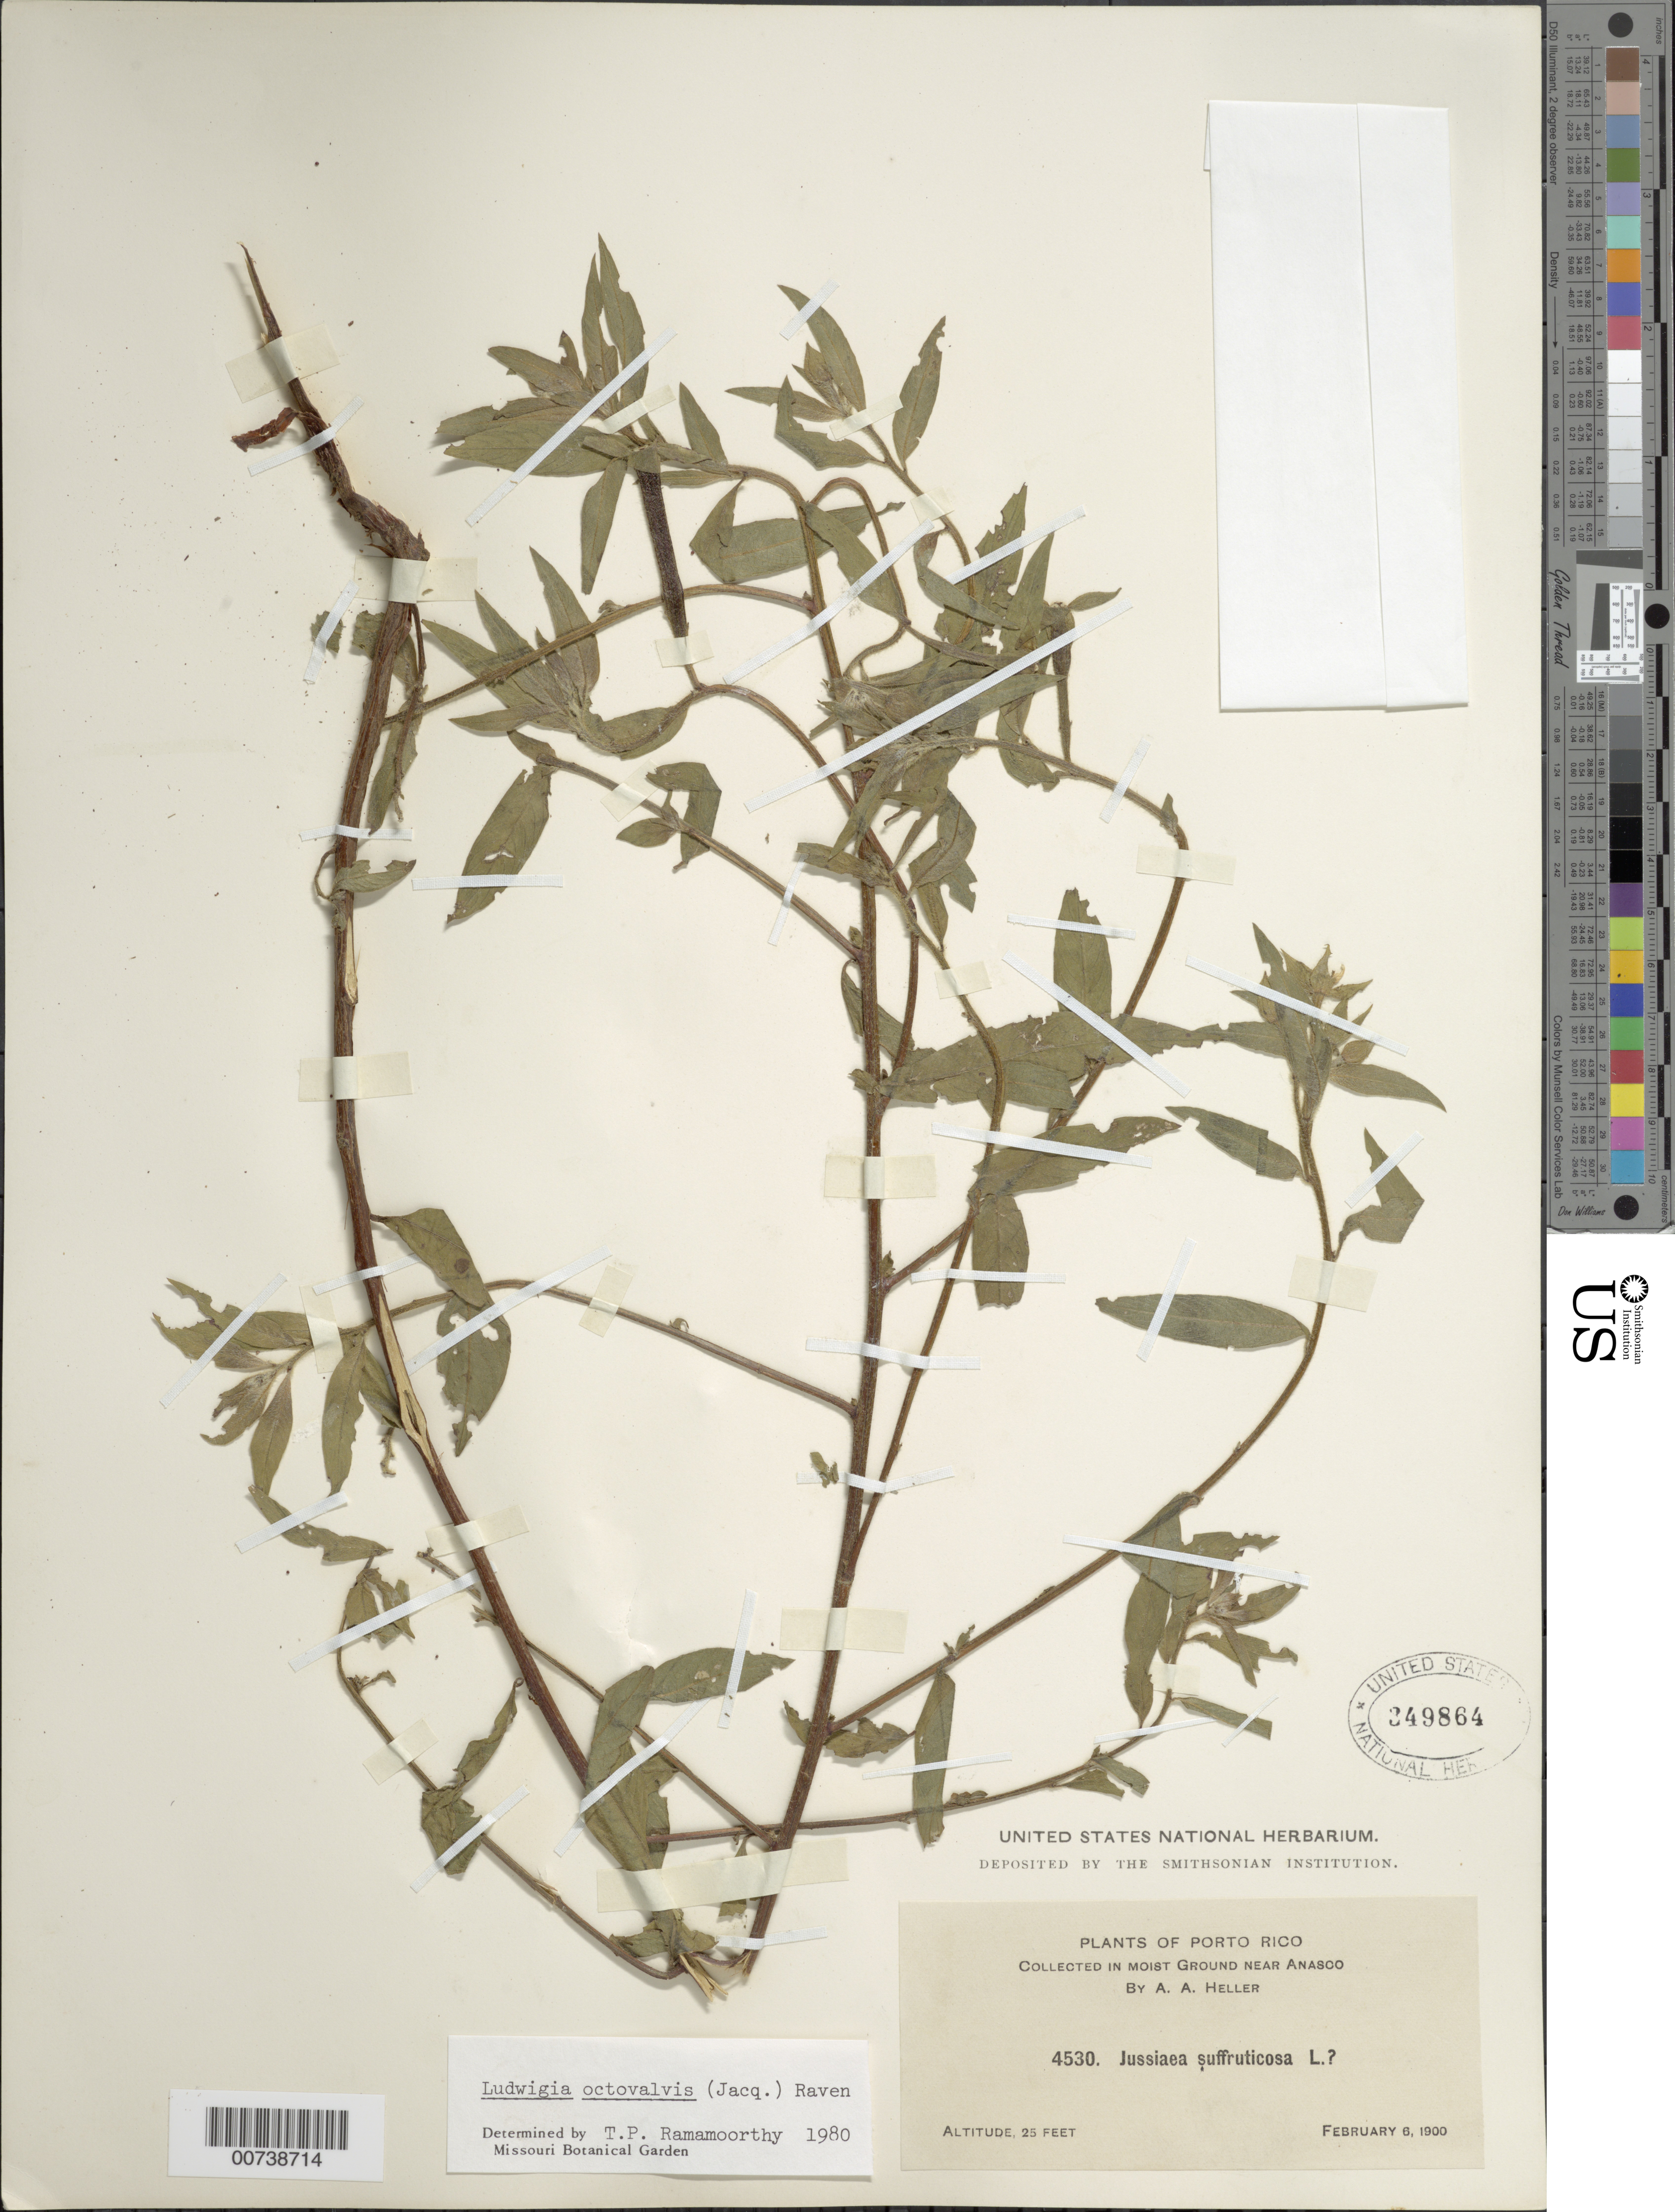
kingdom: Plantae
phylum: Tracheophyta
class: Magnoliopsida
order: Myrtales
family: Onagraceae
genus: Ludwigia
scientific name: Ludwigia octovalvis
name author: (Jacq.) P.H. Raven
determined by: Ramamoorthy, T. P.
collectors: A. A. Heller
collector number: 4530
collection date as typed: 06 Feb 1900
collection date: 1900-02-06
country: Puerto Rico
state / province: Añasco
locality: Near Anasco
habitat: Moist ground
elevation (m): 8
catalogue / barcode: US 349864